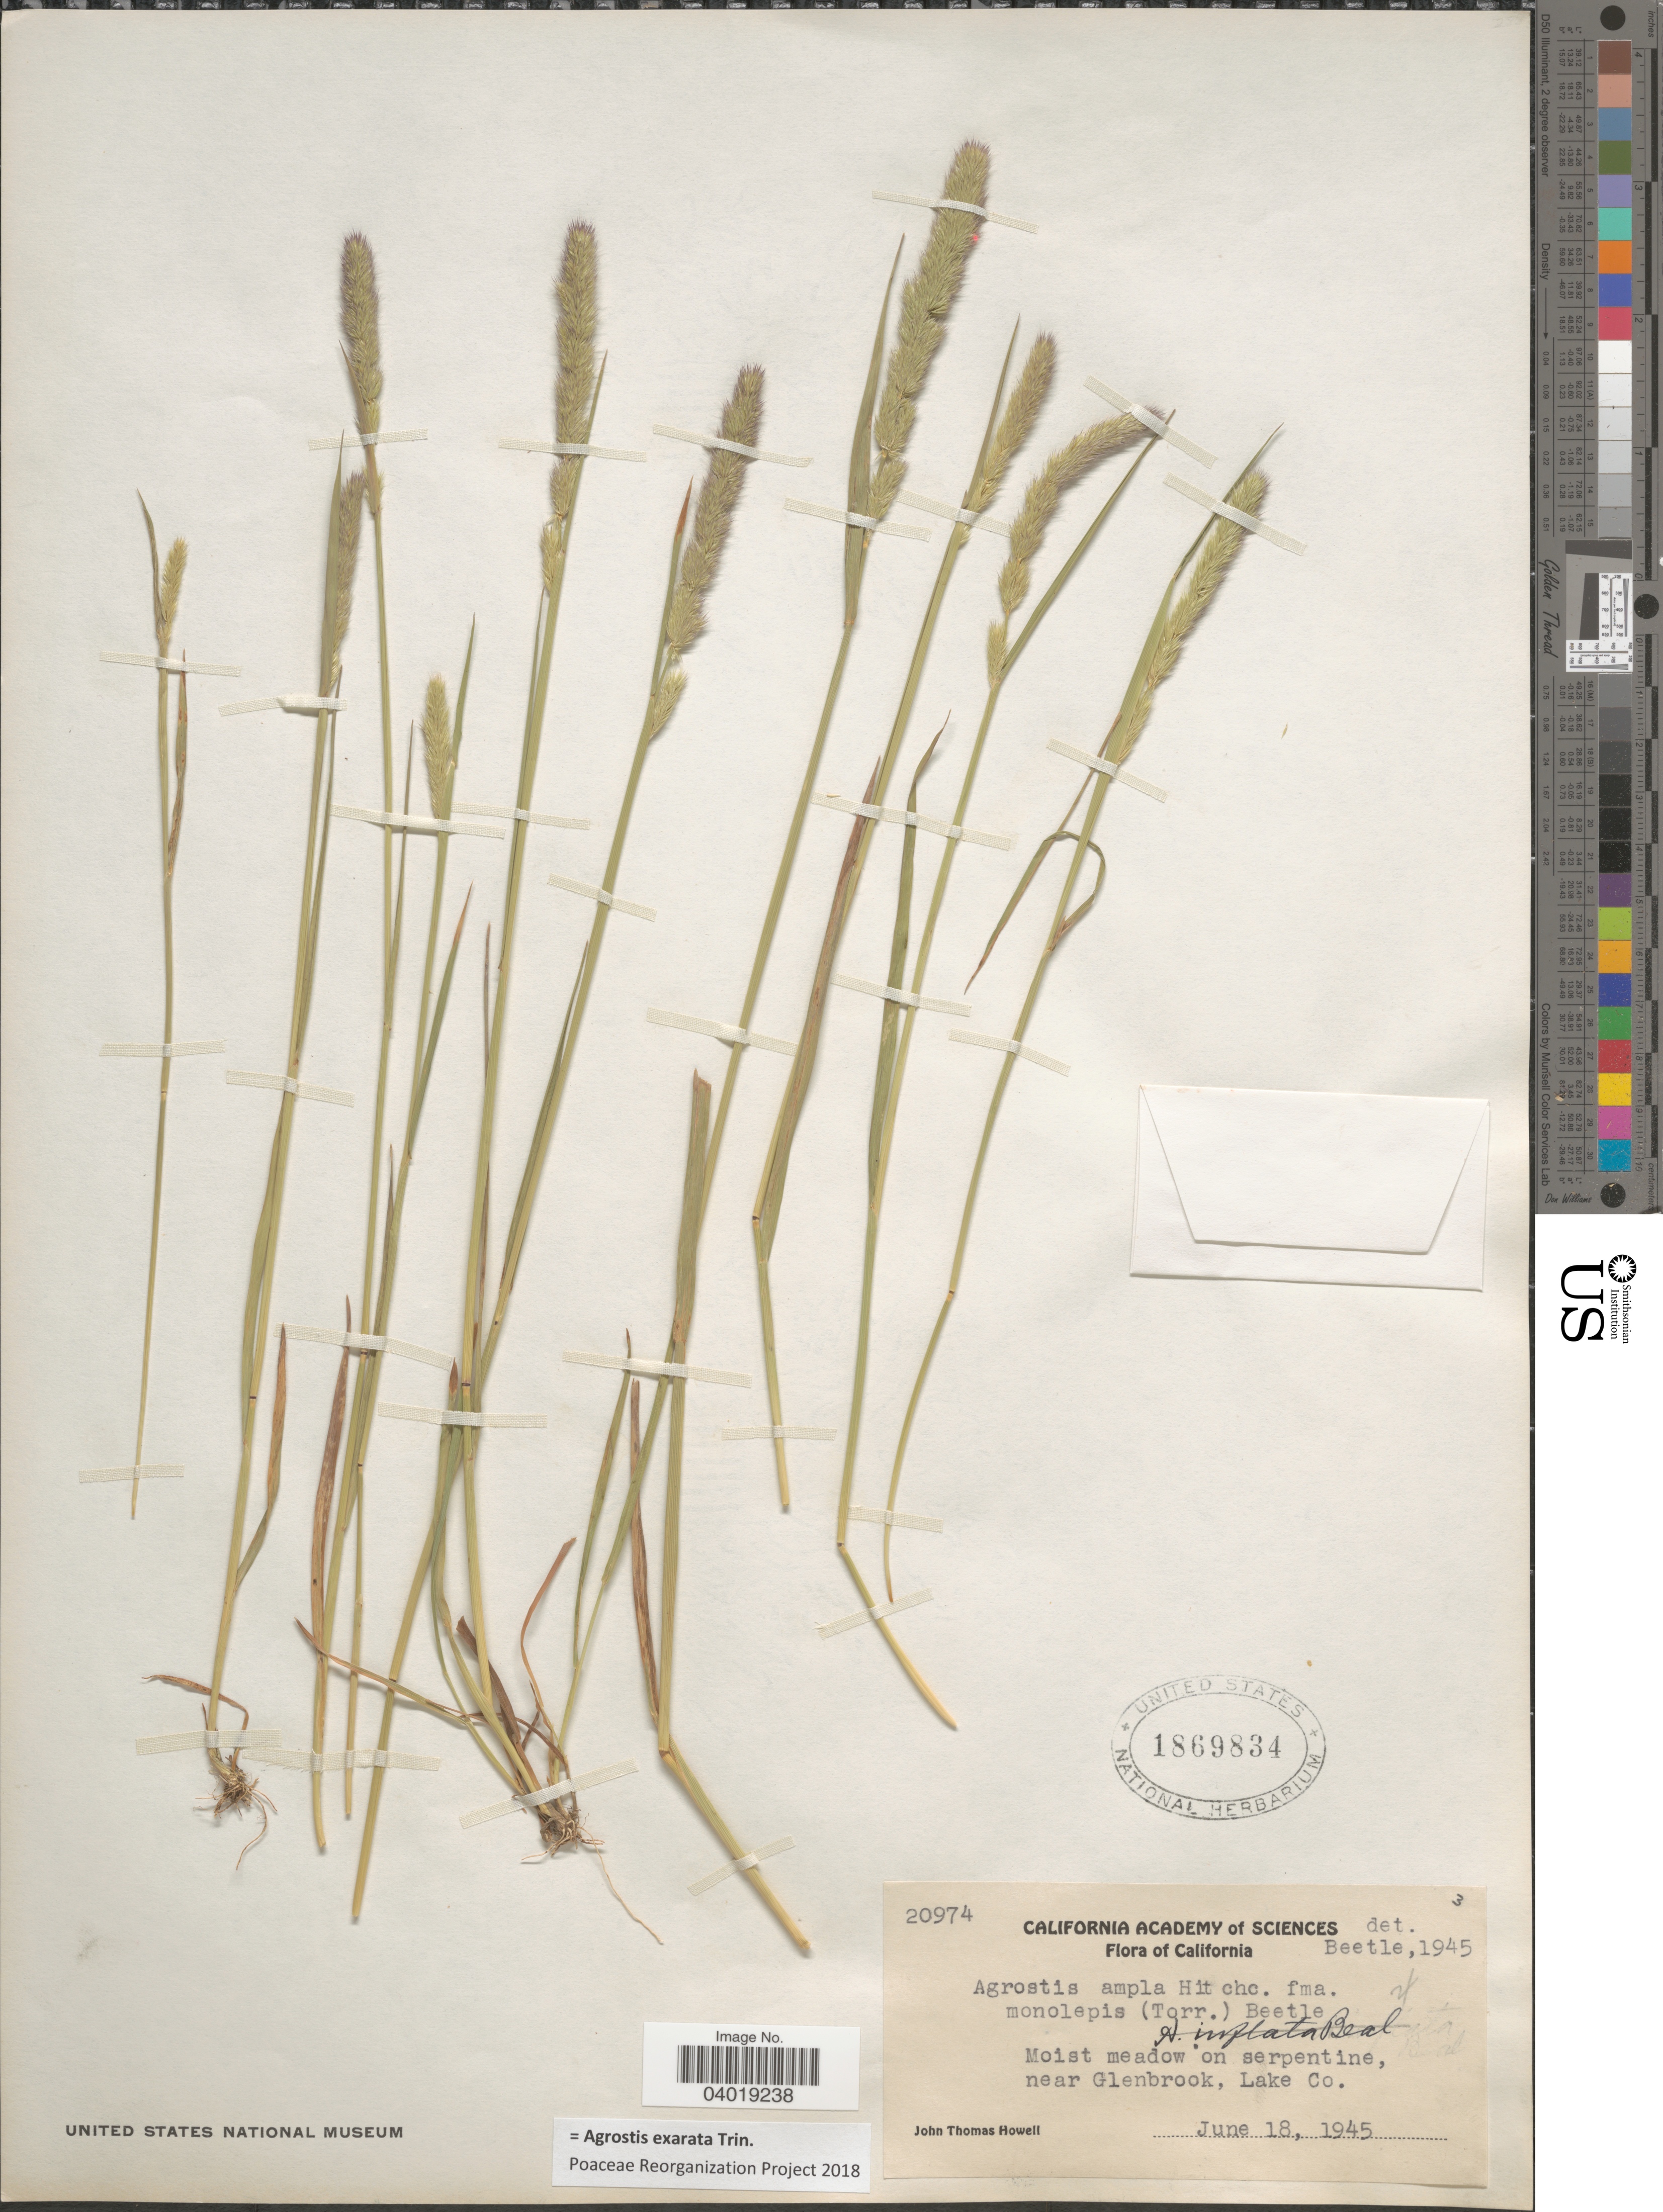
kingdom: Plantae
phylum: Tracheophyta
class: Liliopsida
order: Poales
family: Poaceae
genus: Agrostis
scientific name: Agrostis exarata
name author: Trin.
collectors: J. T. Howell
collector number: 20974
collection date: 1945-06-18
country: United States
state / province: California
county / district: Lake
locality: Moist meadow on serpentine, near Glenbrook, Lake Co.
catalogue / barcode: US 1869834